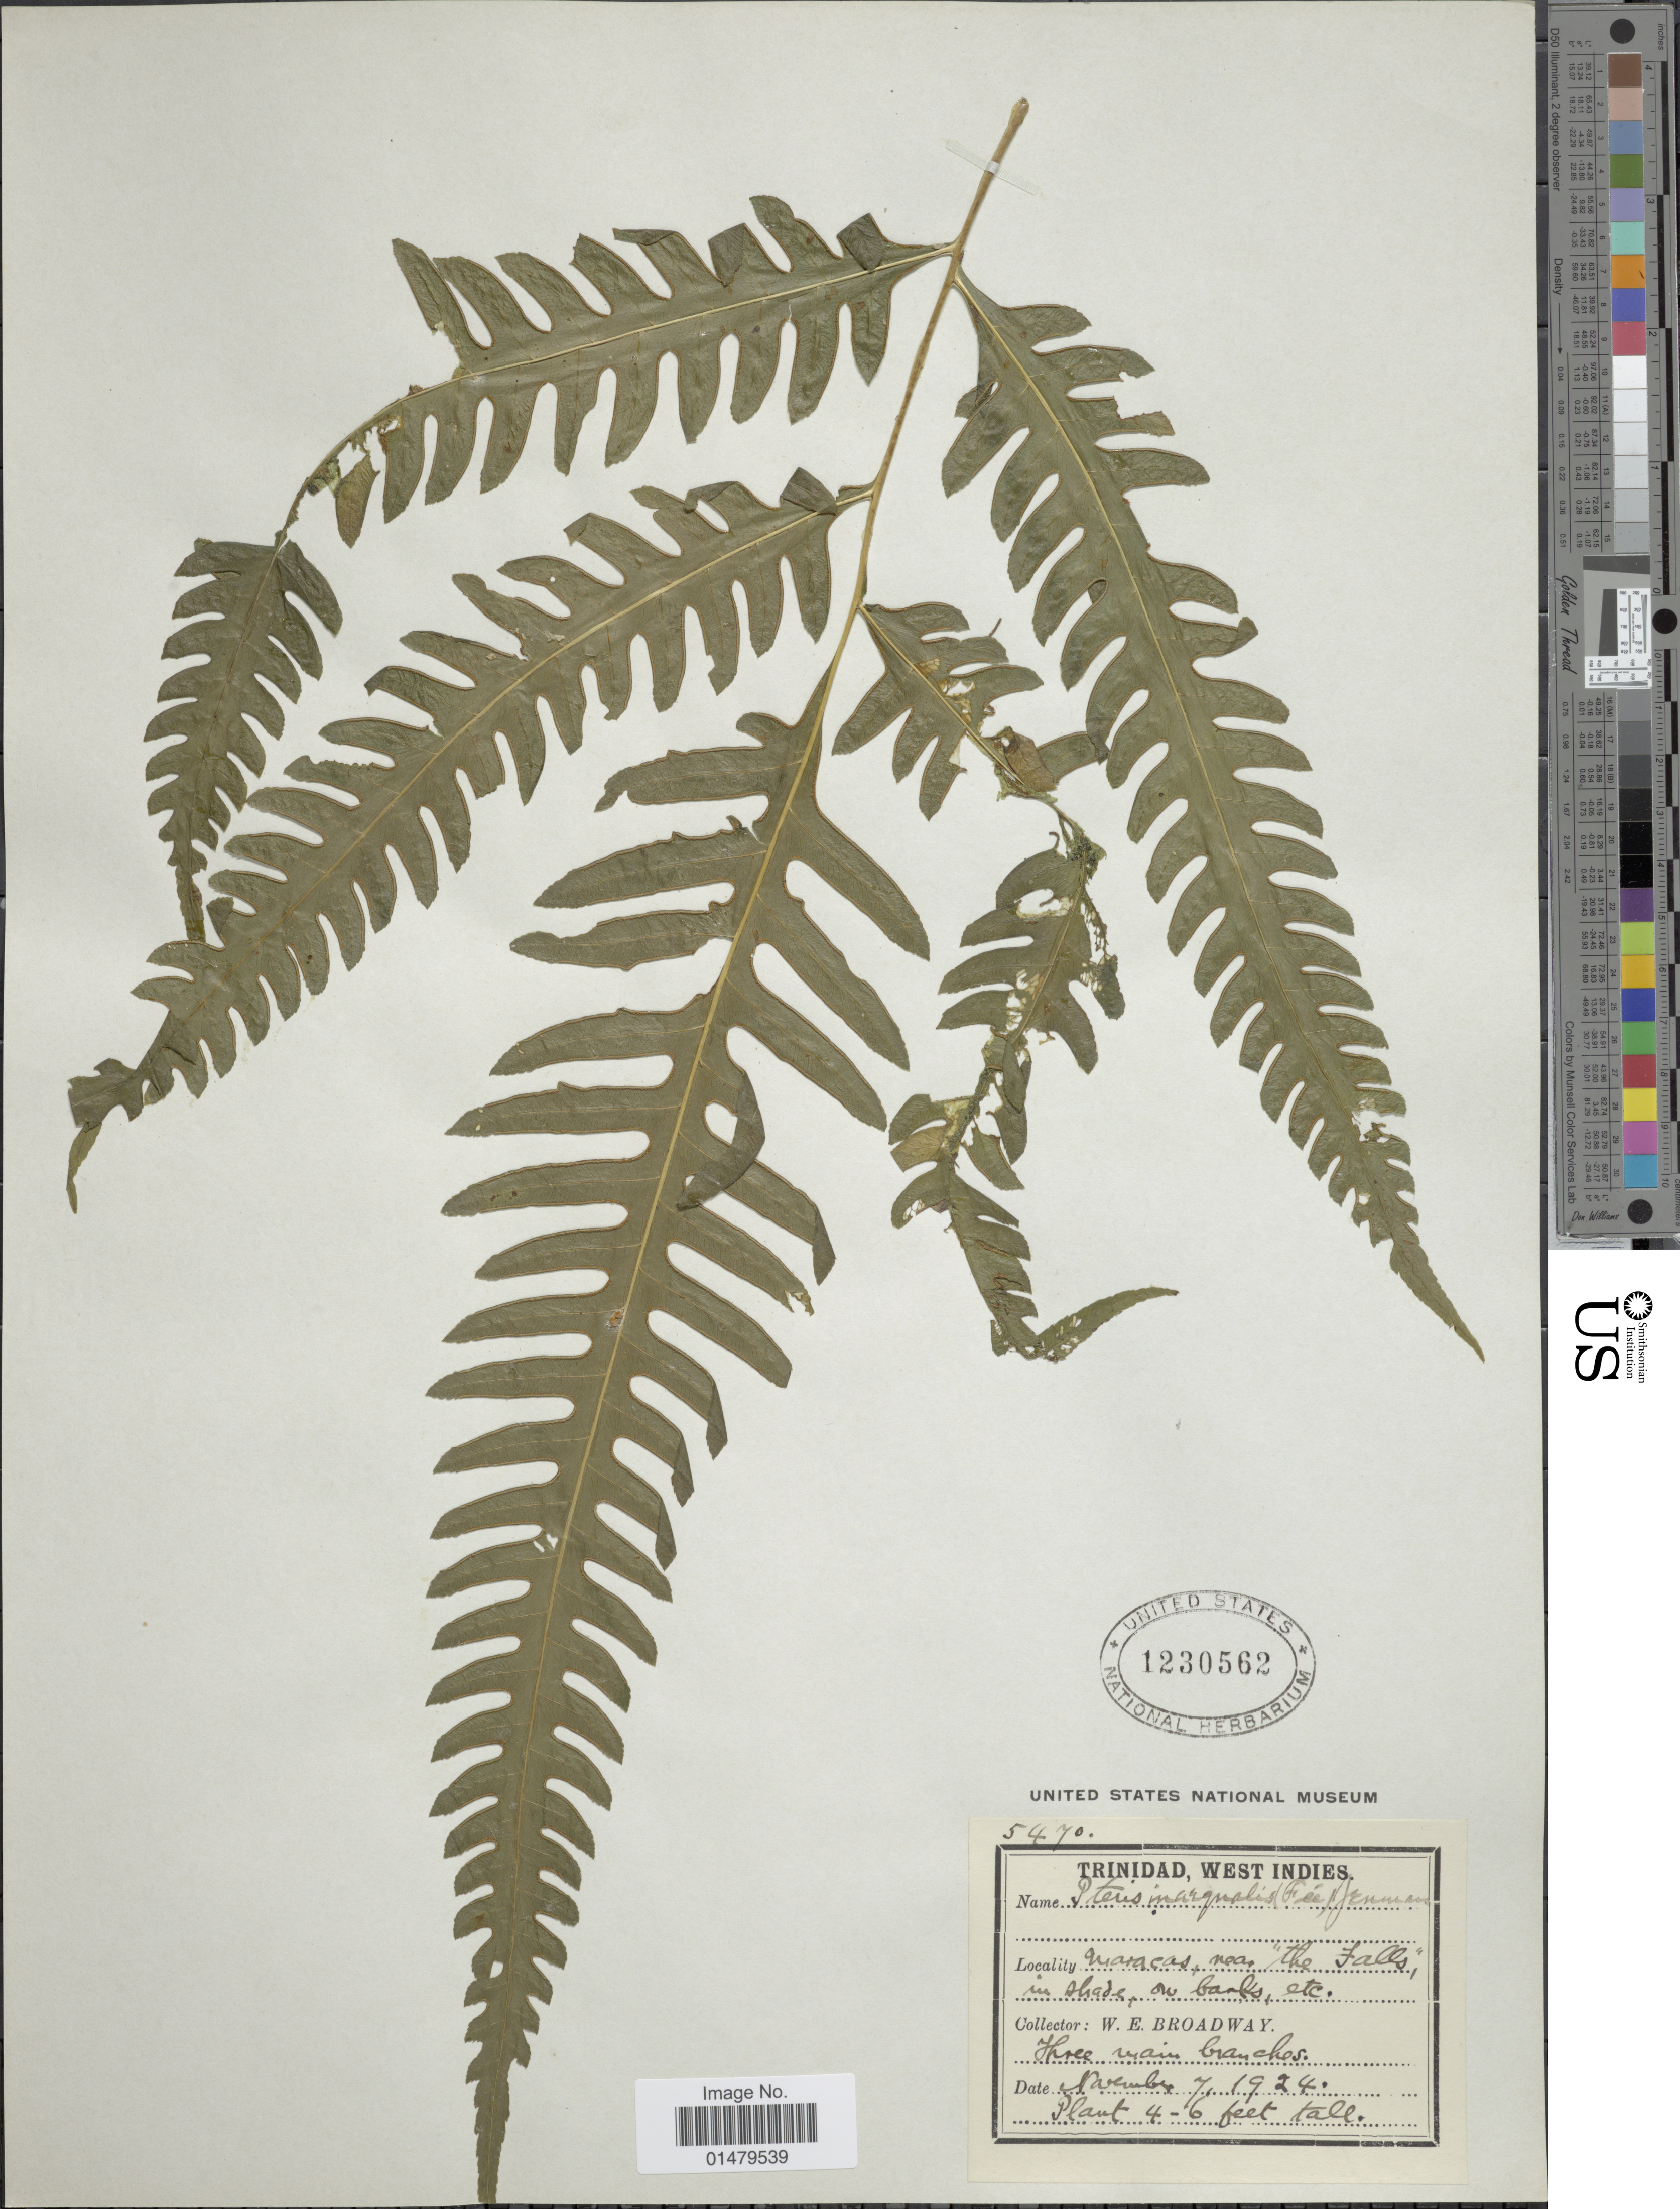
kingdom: Plantae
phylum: Tracheophyta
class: Polypodiopsida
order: Polypodiales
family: Pteridaceae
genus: Pteris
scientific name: Pteris inaequalis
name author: (Fée) Jenman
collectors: W. E. Broadway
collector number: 5470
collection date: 1924-11-07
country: Trinidad and Tobago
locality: Trinidad, West Indies. Maracas, near 'the Falls'.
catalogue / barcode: US 1230562